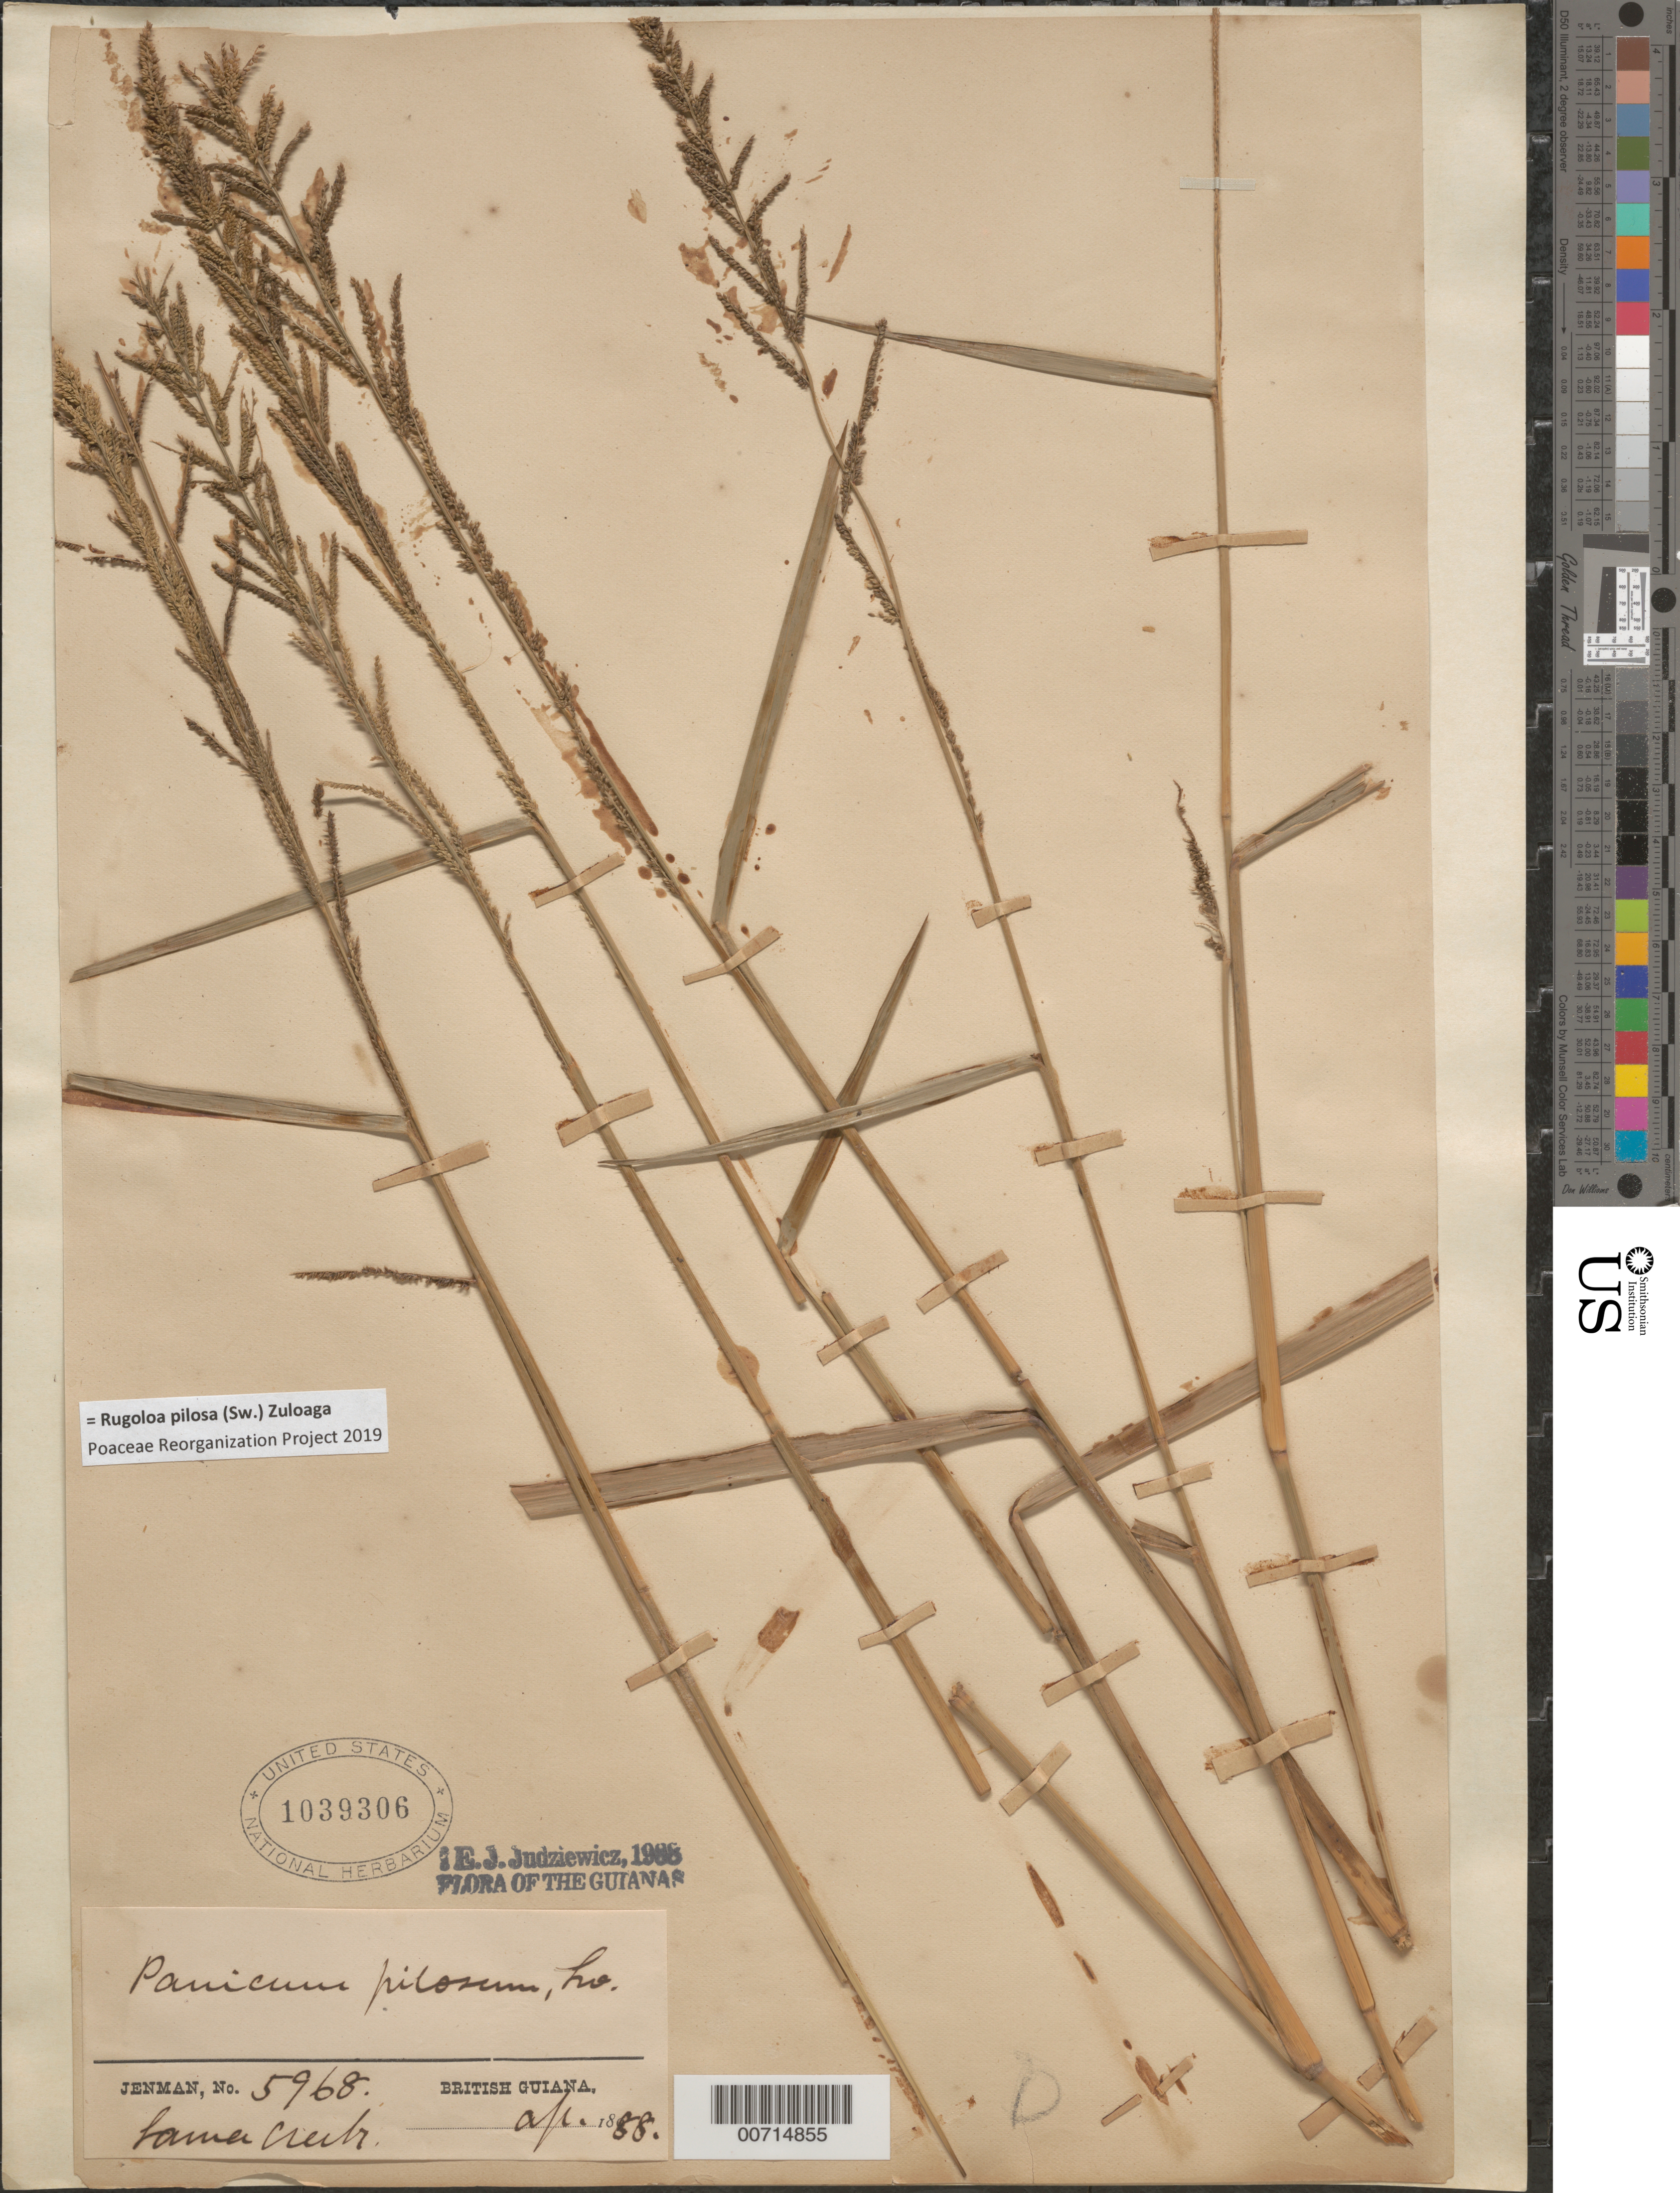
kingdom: Plantae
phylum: Tracheophyta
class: Liliopsida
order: Poales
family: Poaceae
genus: Panicum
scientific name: Panicum pilosum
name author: Sw.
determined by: Judziewicz, E. J.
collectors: G. S. Jenman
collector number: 5968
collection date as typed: April 1888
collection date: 1888-04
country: Guyana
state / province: Demerara-Mahaica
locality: Lama Creek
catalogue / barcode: US 1039306